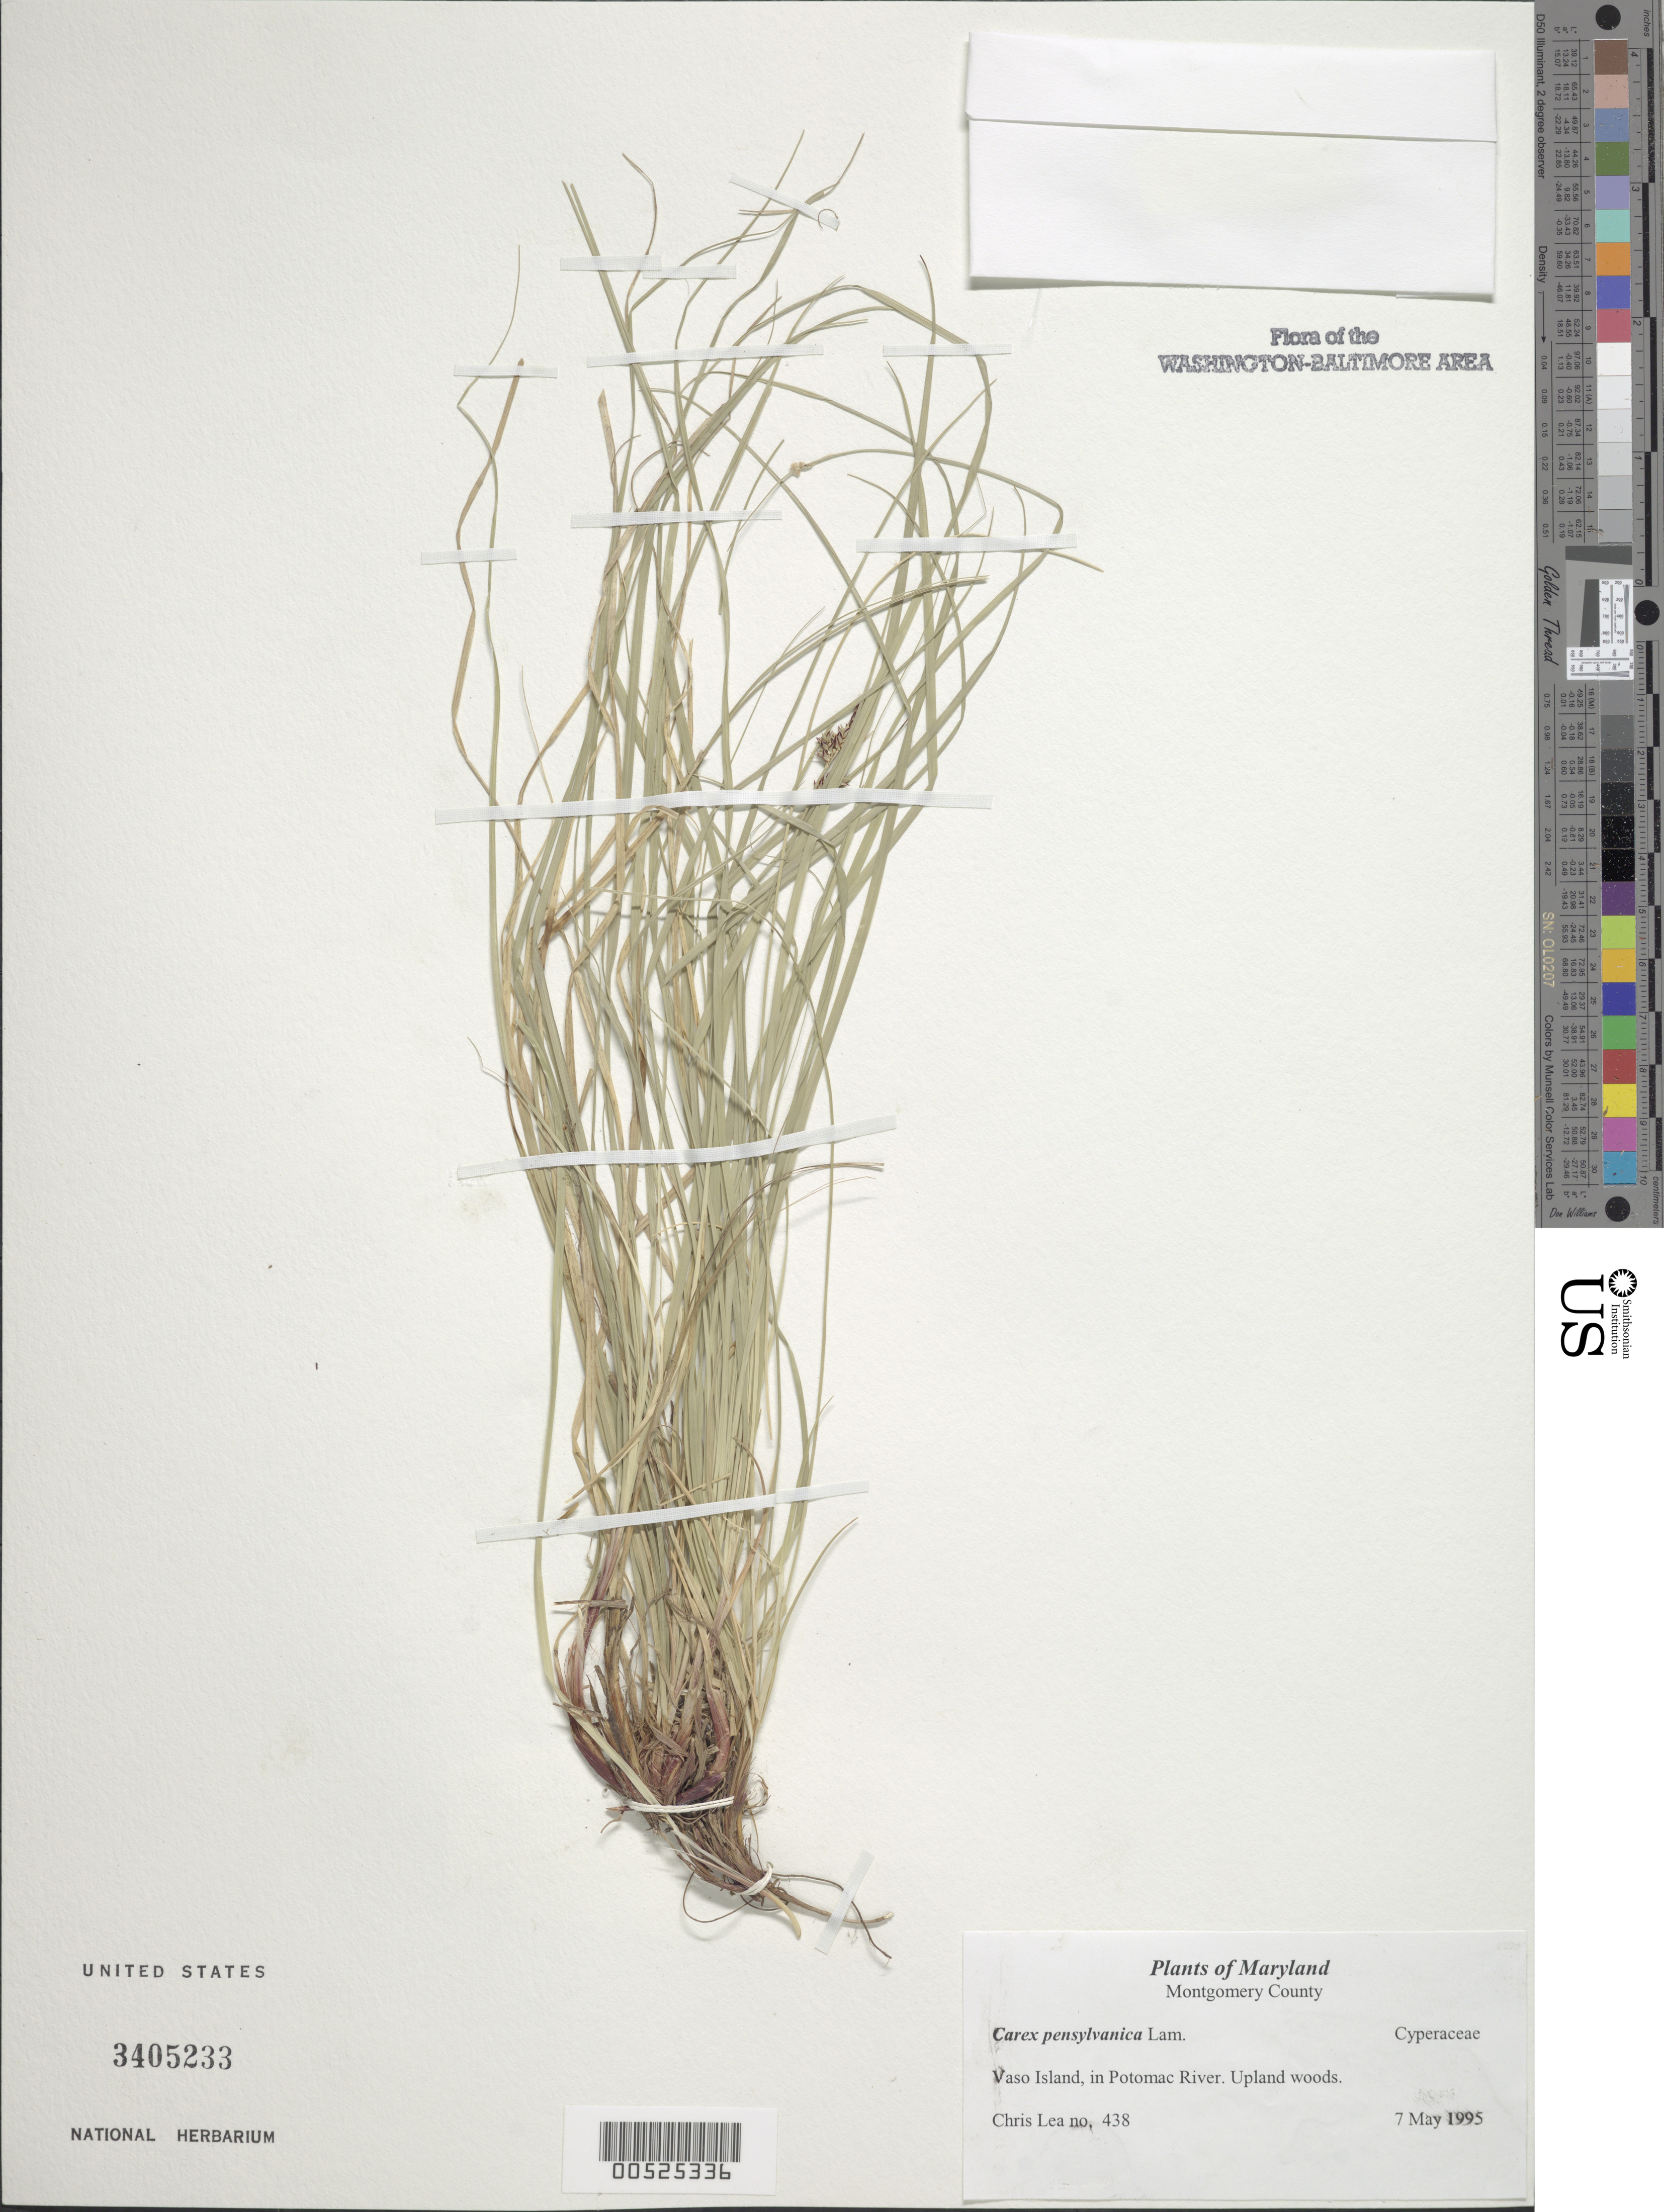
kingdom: Plantae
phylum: Tracheophyta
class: Liliopsida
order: Poales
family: Cyperaceae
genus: Carex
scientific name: Carex pensylvanica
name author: Lam.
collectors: C. Lea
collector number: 438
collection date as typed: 07 May 1995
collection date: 1995-05-07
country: United States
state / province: Maryland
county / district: Montgomery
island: Vaso Island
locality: Vaso Island, in Potomac River.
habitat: Upland woods.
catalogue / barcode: US 3405233